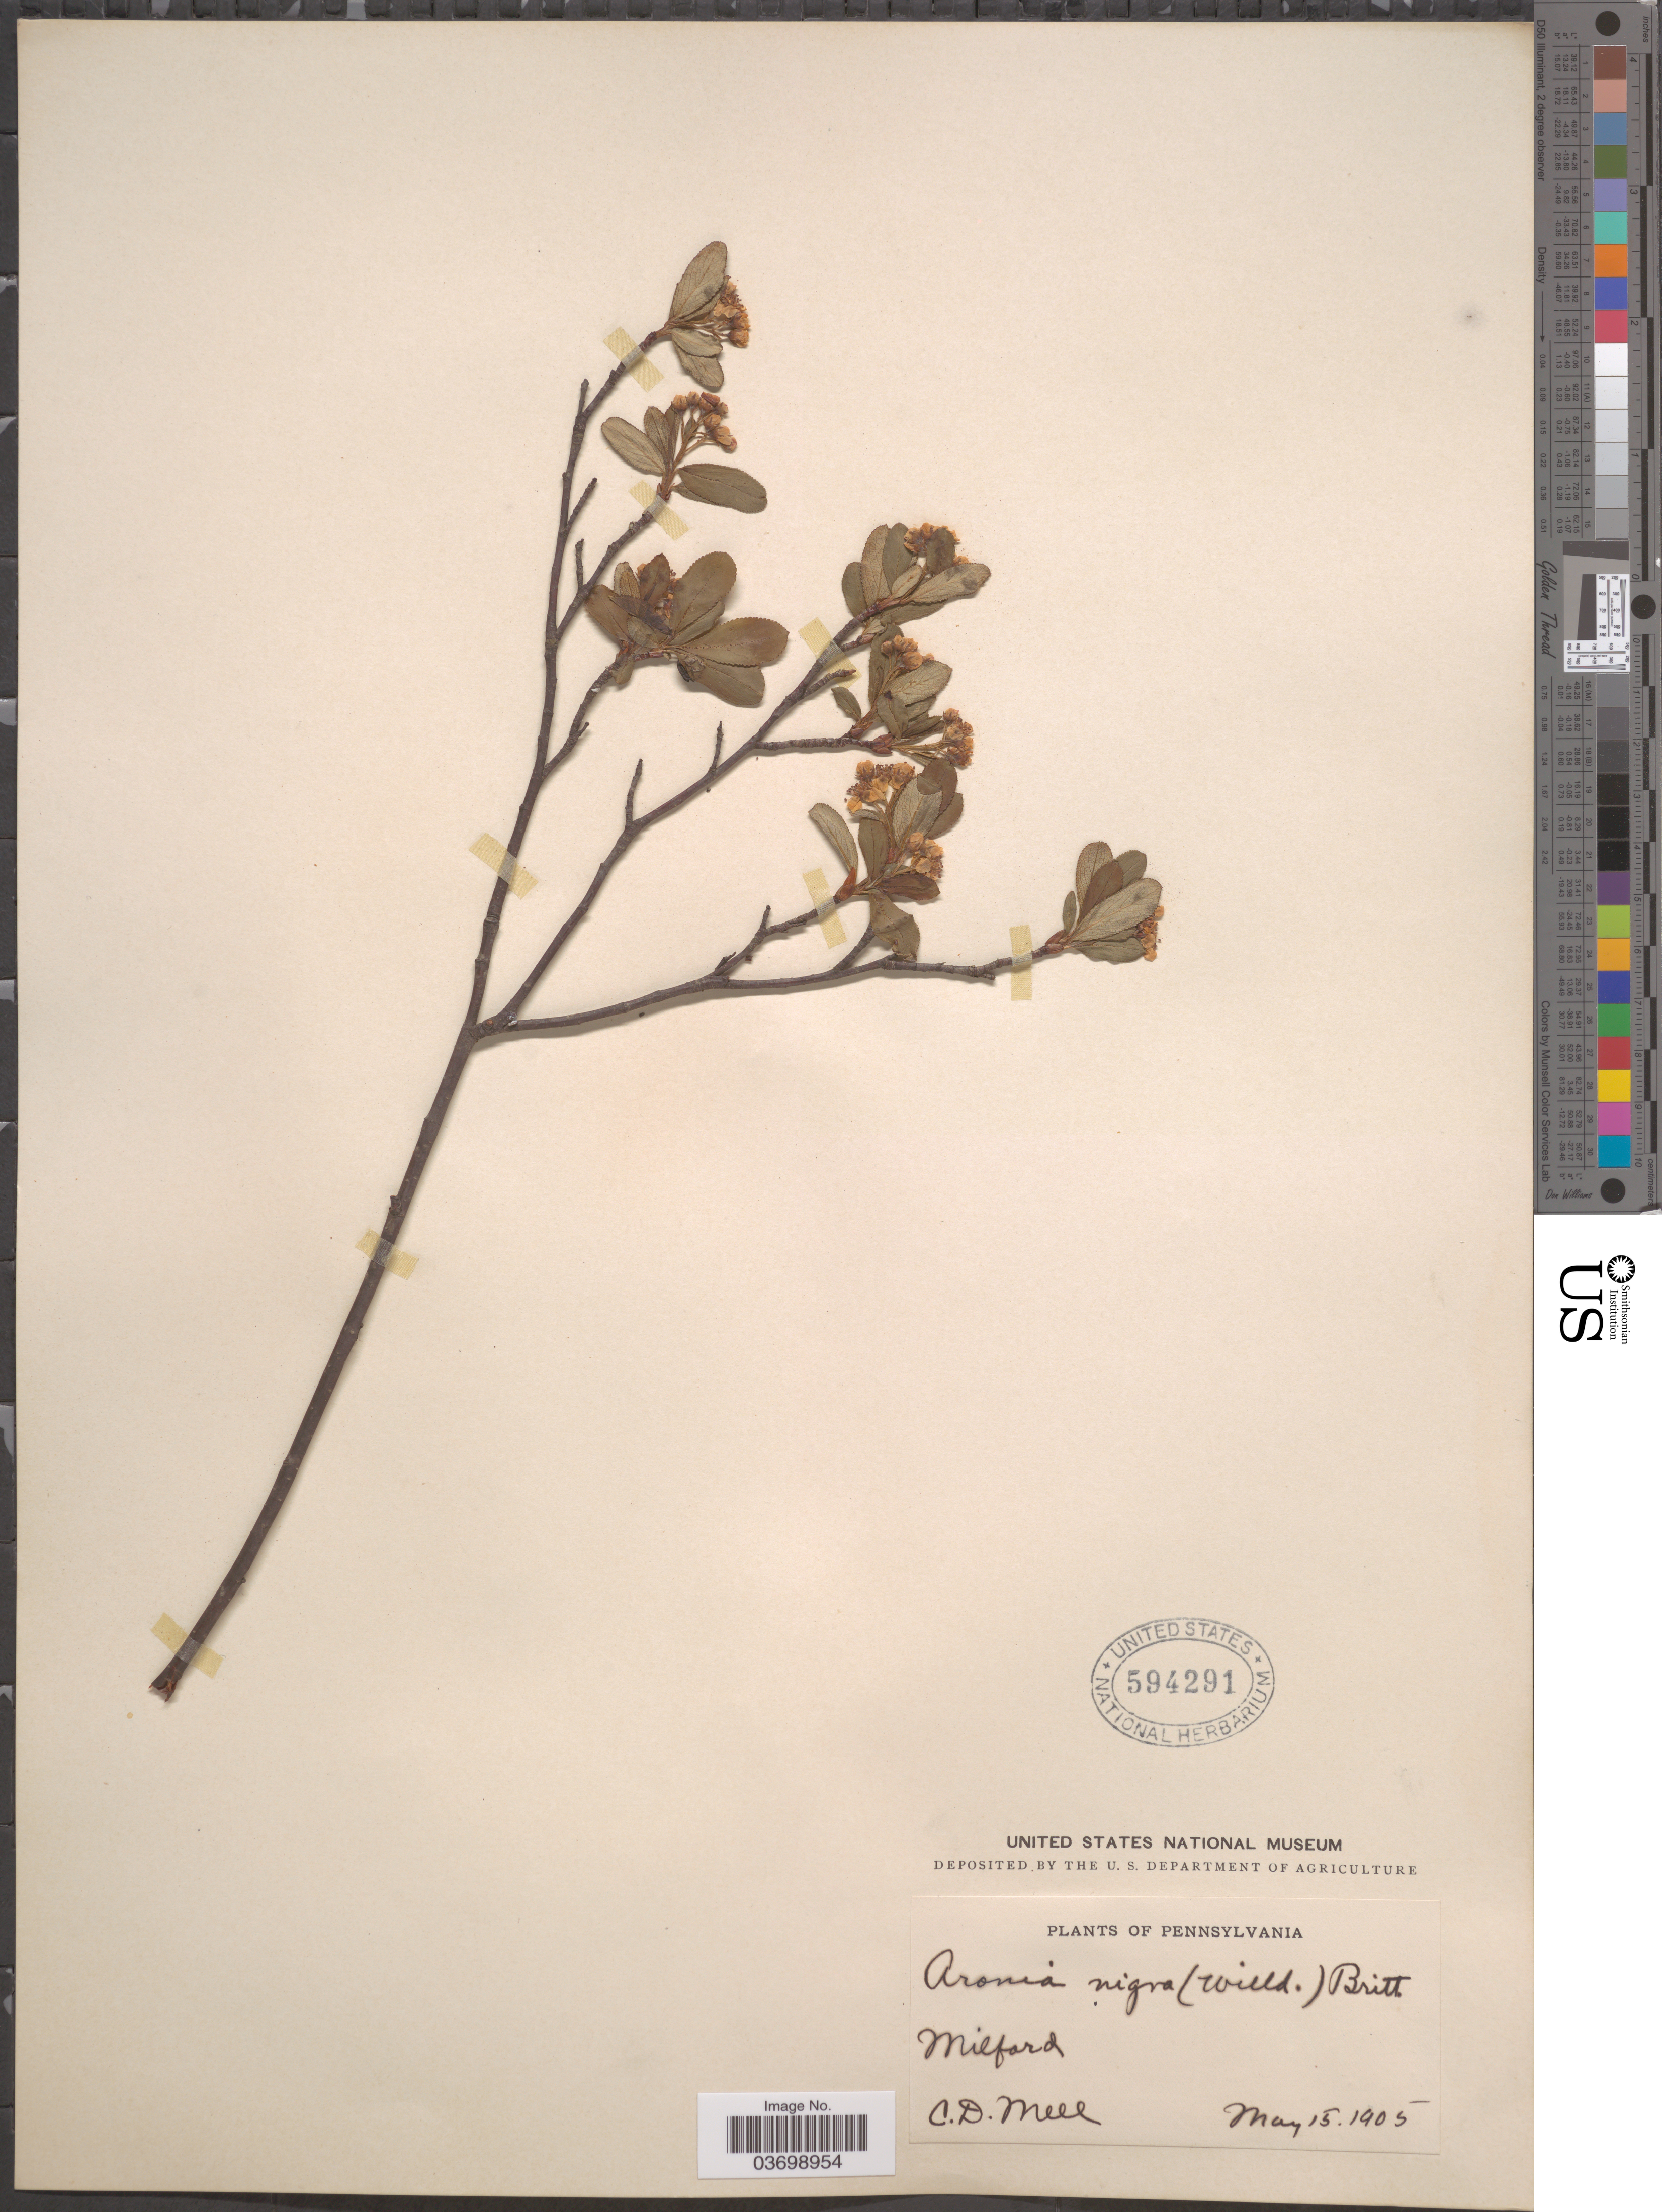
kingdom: Plantae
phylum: Tracheophyta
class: Magnoliopsida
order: Rosales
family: Rosaceae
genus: Aronia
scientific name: Aronia melanocarpa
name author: (Michx.) Elliott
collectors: C. D. Mell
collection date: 1905-05-15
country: United States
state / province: Pennsylvania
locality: Milford.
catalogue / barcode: US 594291